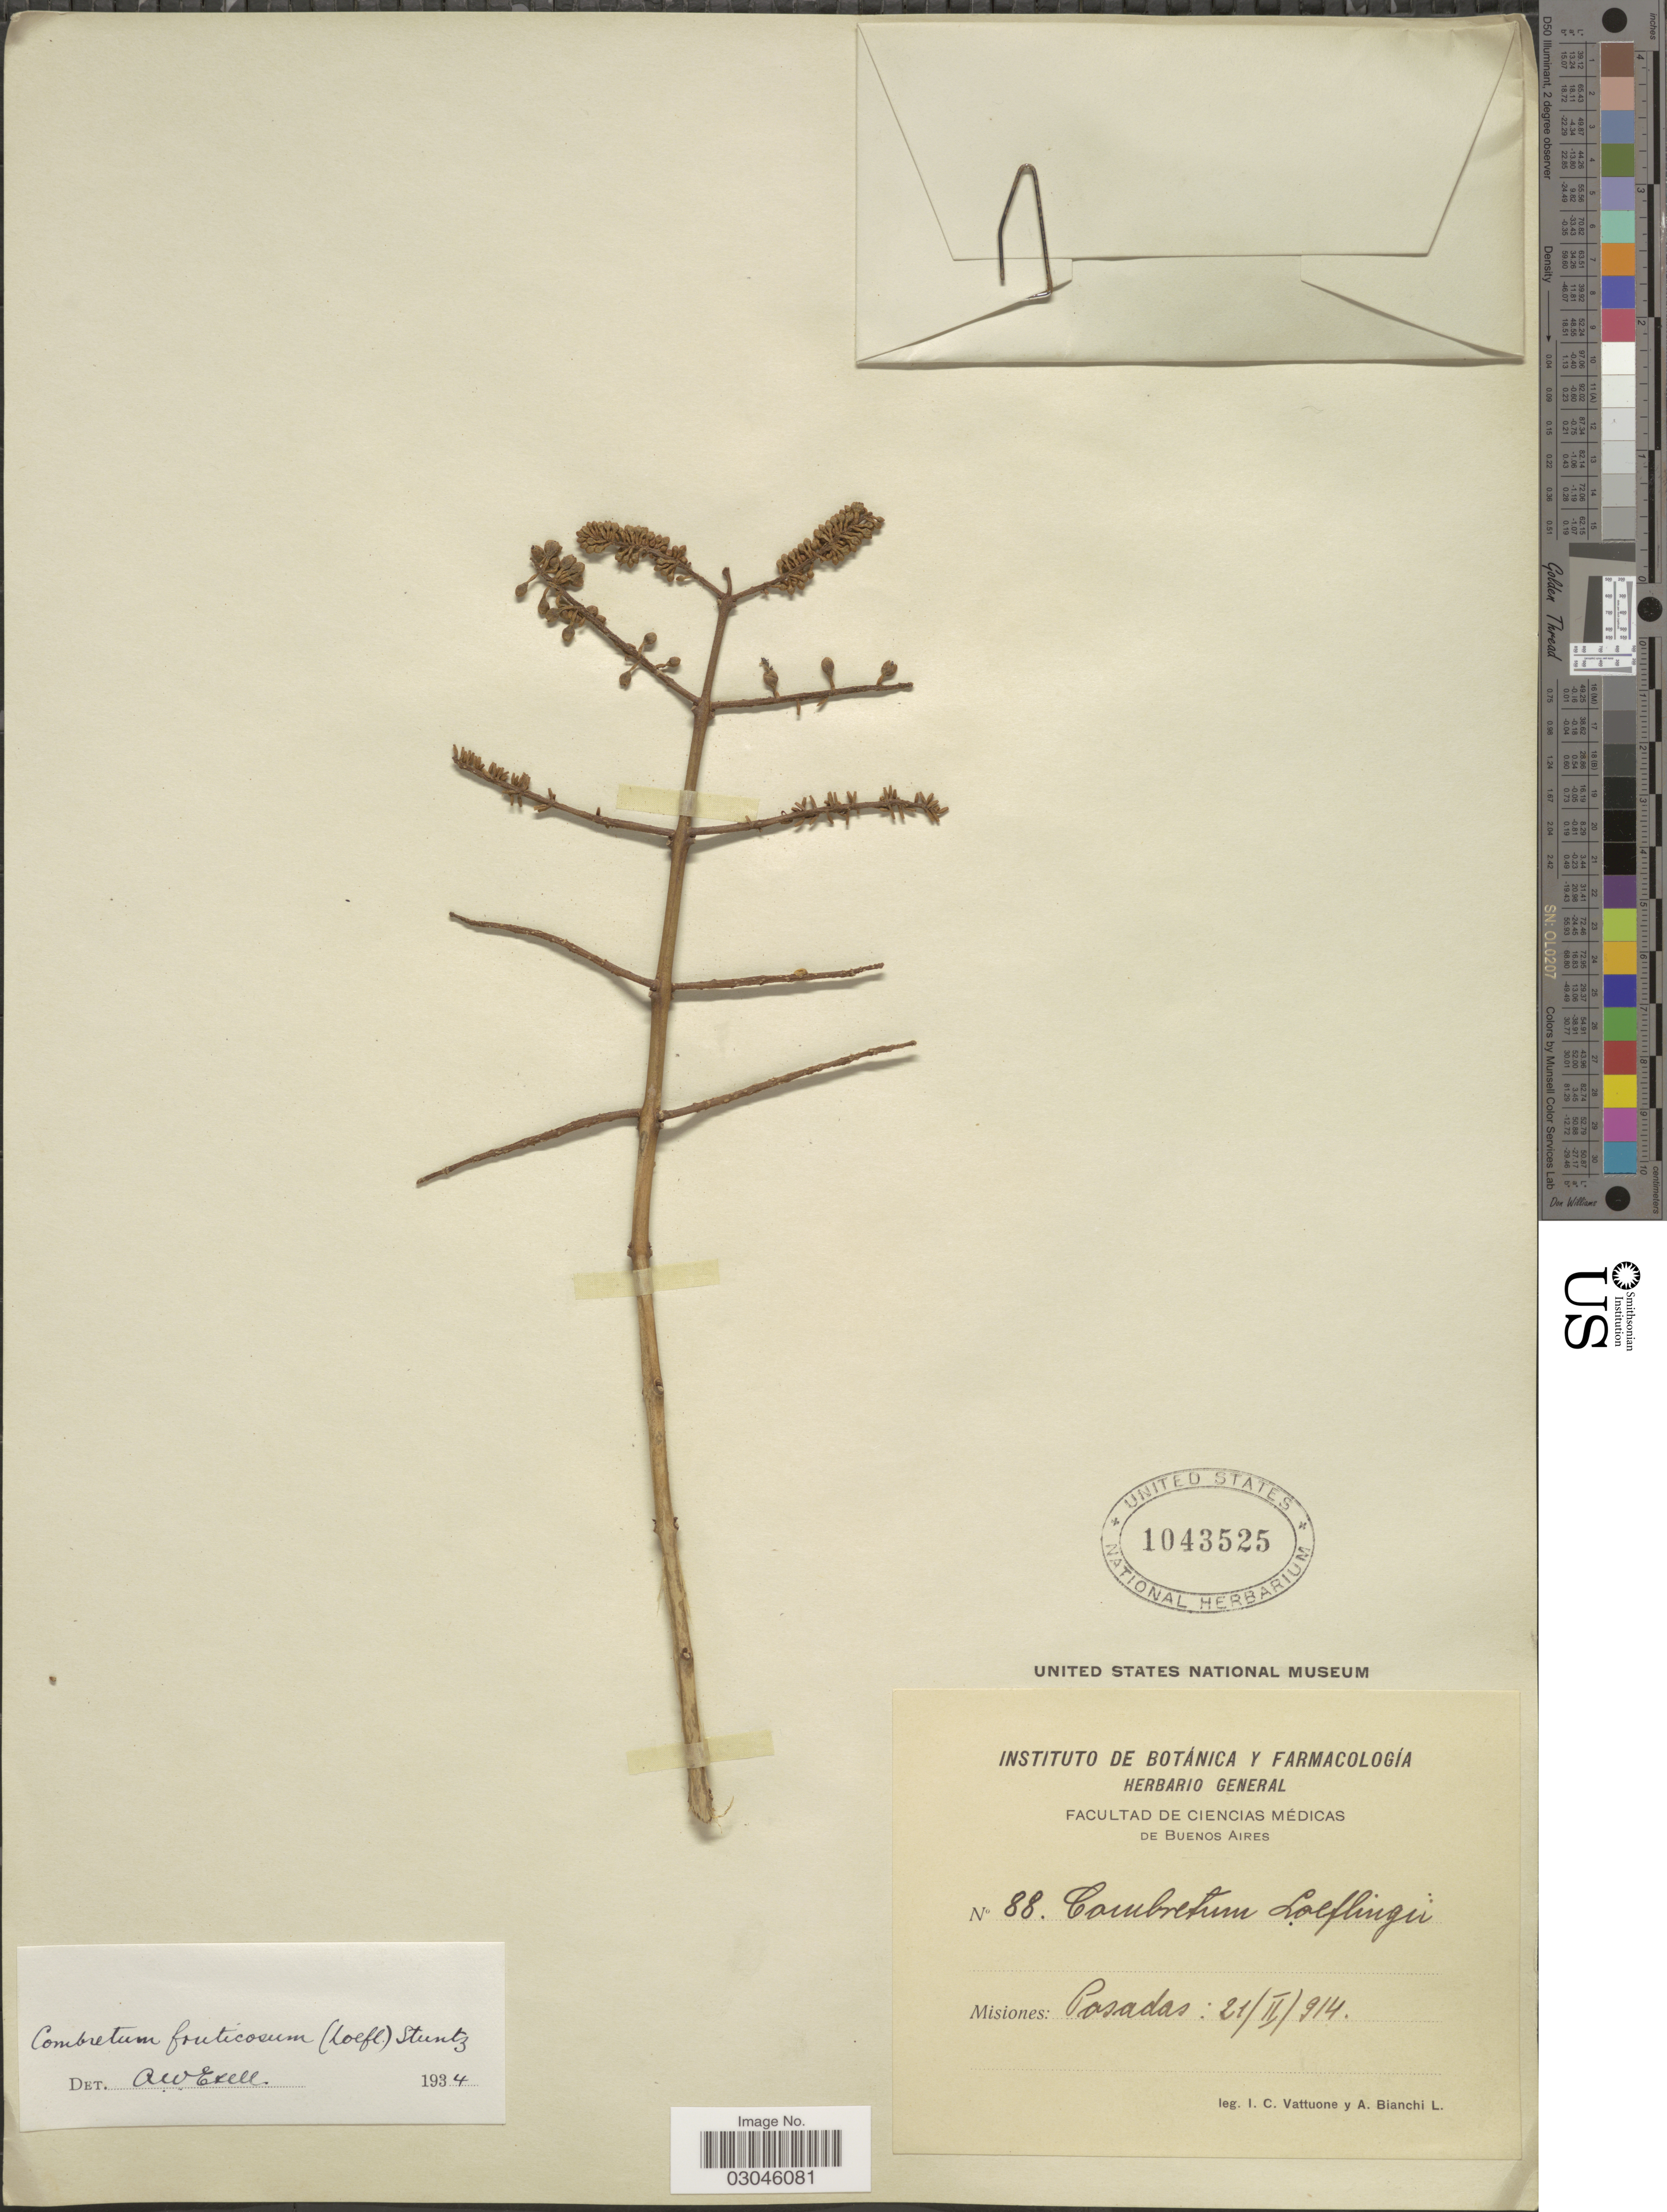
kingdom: Plantae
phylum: Tracheophyta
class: Magnoliopsida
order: Myrtales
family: Combretaceae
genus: Combretum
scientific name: Combretum fruticosum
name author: (Loefl.) Stuntz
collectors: I. Vattuone & A. Bianchi L.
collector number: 88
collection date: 1914-02-21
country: Argentina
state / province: Misiones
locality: Posadas.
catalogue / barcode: US 1043525